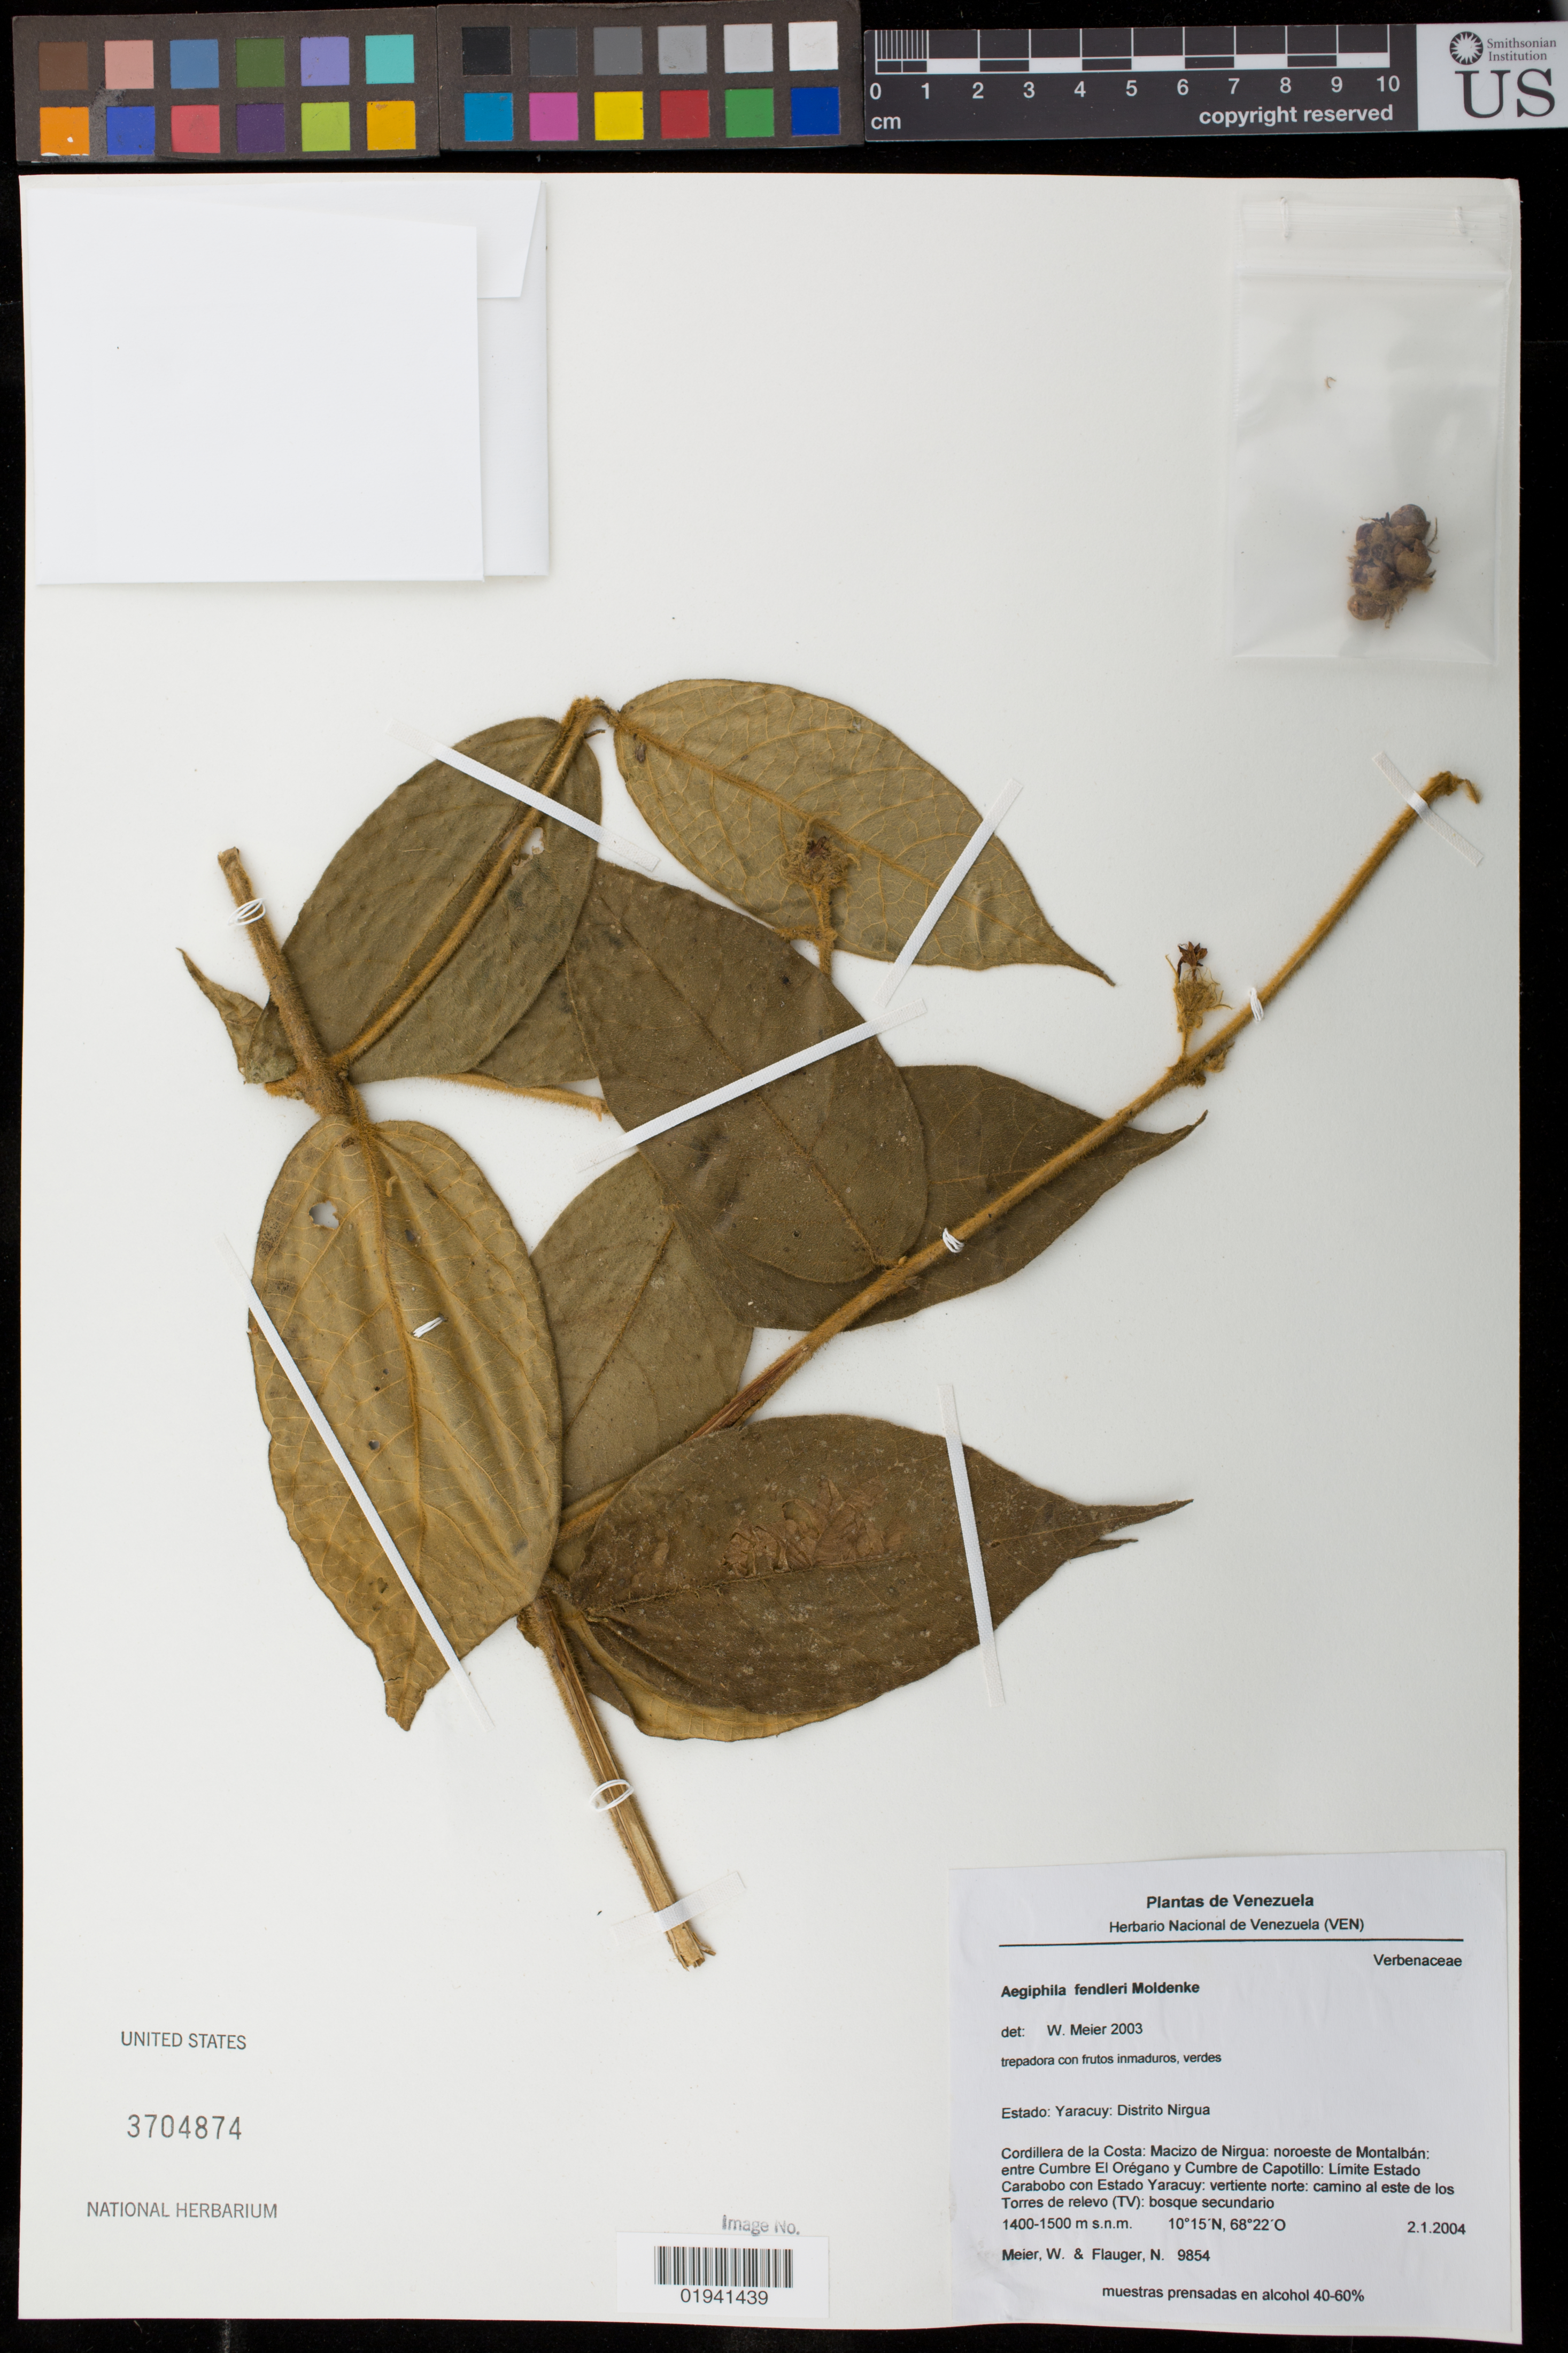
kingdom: Plantae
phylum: Tracheophyta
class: Magnoliopsida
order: Lamiales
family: Lamiaceae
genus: Aegiphila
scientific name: Aegiphila fendleri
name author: Moldenke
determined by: Meier, Winfried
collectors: W. Meier & N. Flauger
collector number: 9854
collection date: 2004-01-02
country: Venezuela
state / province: Yaracuy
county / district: Nirgua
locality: Cordillera de la Costa: Macizo de Nirgua: noroeste de Montalban: entre Cumbre El Oregano y Cumbre de Capotillo: Limite Estado Carabobo con Estado Yaracuy: vertiente norte: camino al este de los Torres de relevo (TV).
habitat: bosque secundario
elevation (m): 1400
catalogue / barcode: US 3704874